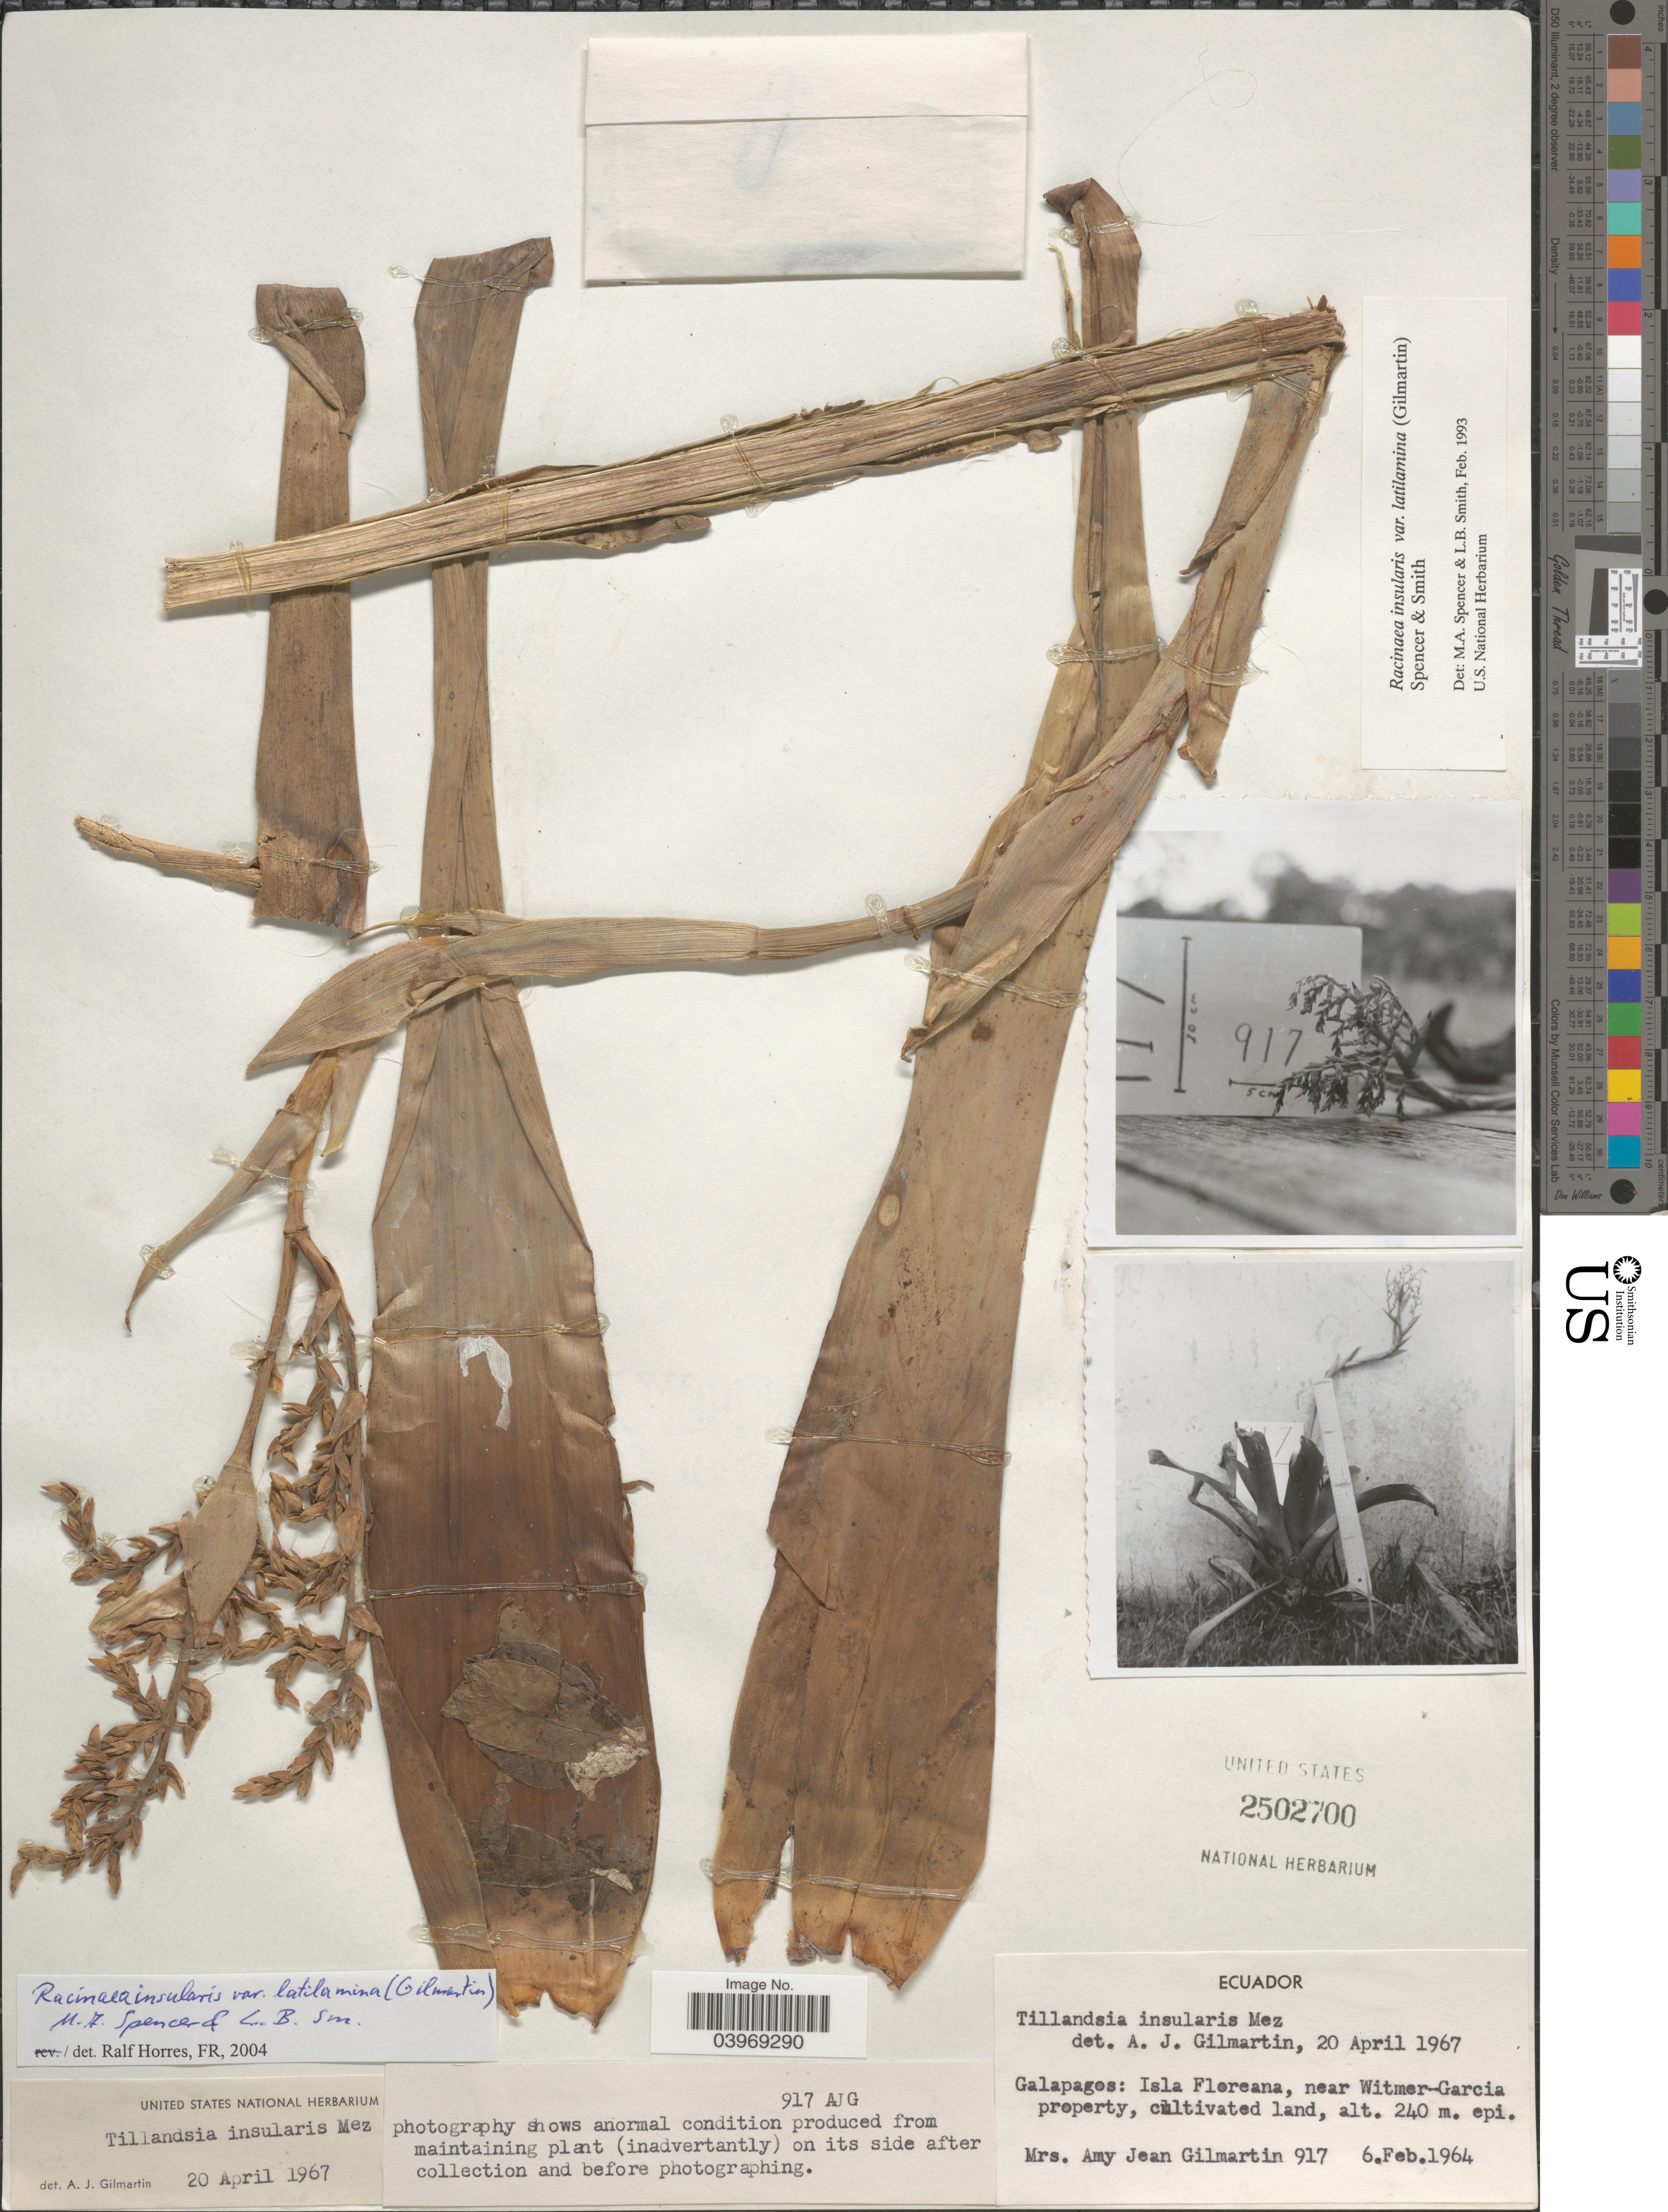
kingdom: Plantae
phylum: Tracheophyta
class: Liliopsida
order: Poales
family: Bromeliaceae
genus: Racinaea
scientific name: Racinaea insularis var. latilamina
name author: (Gilmartin) M.A. Spencer & L.B. Sm.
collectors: A. J. Gilmartin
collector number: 917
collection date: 1964-02-06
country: Ecuador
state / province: Colón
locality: Galapagos: Isla Floreana, near Witmer-Garcia property.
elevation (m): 240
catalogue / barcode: US 2502700